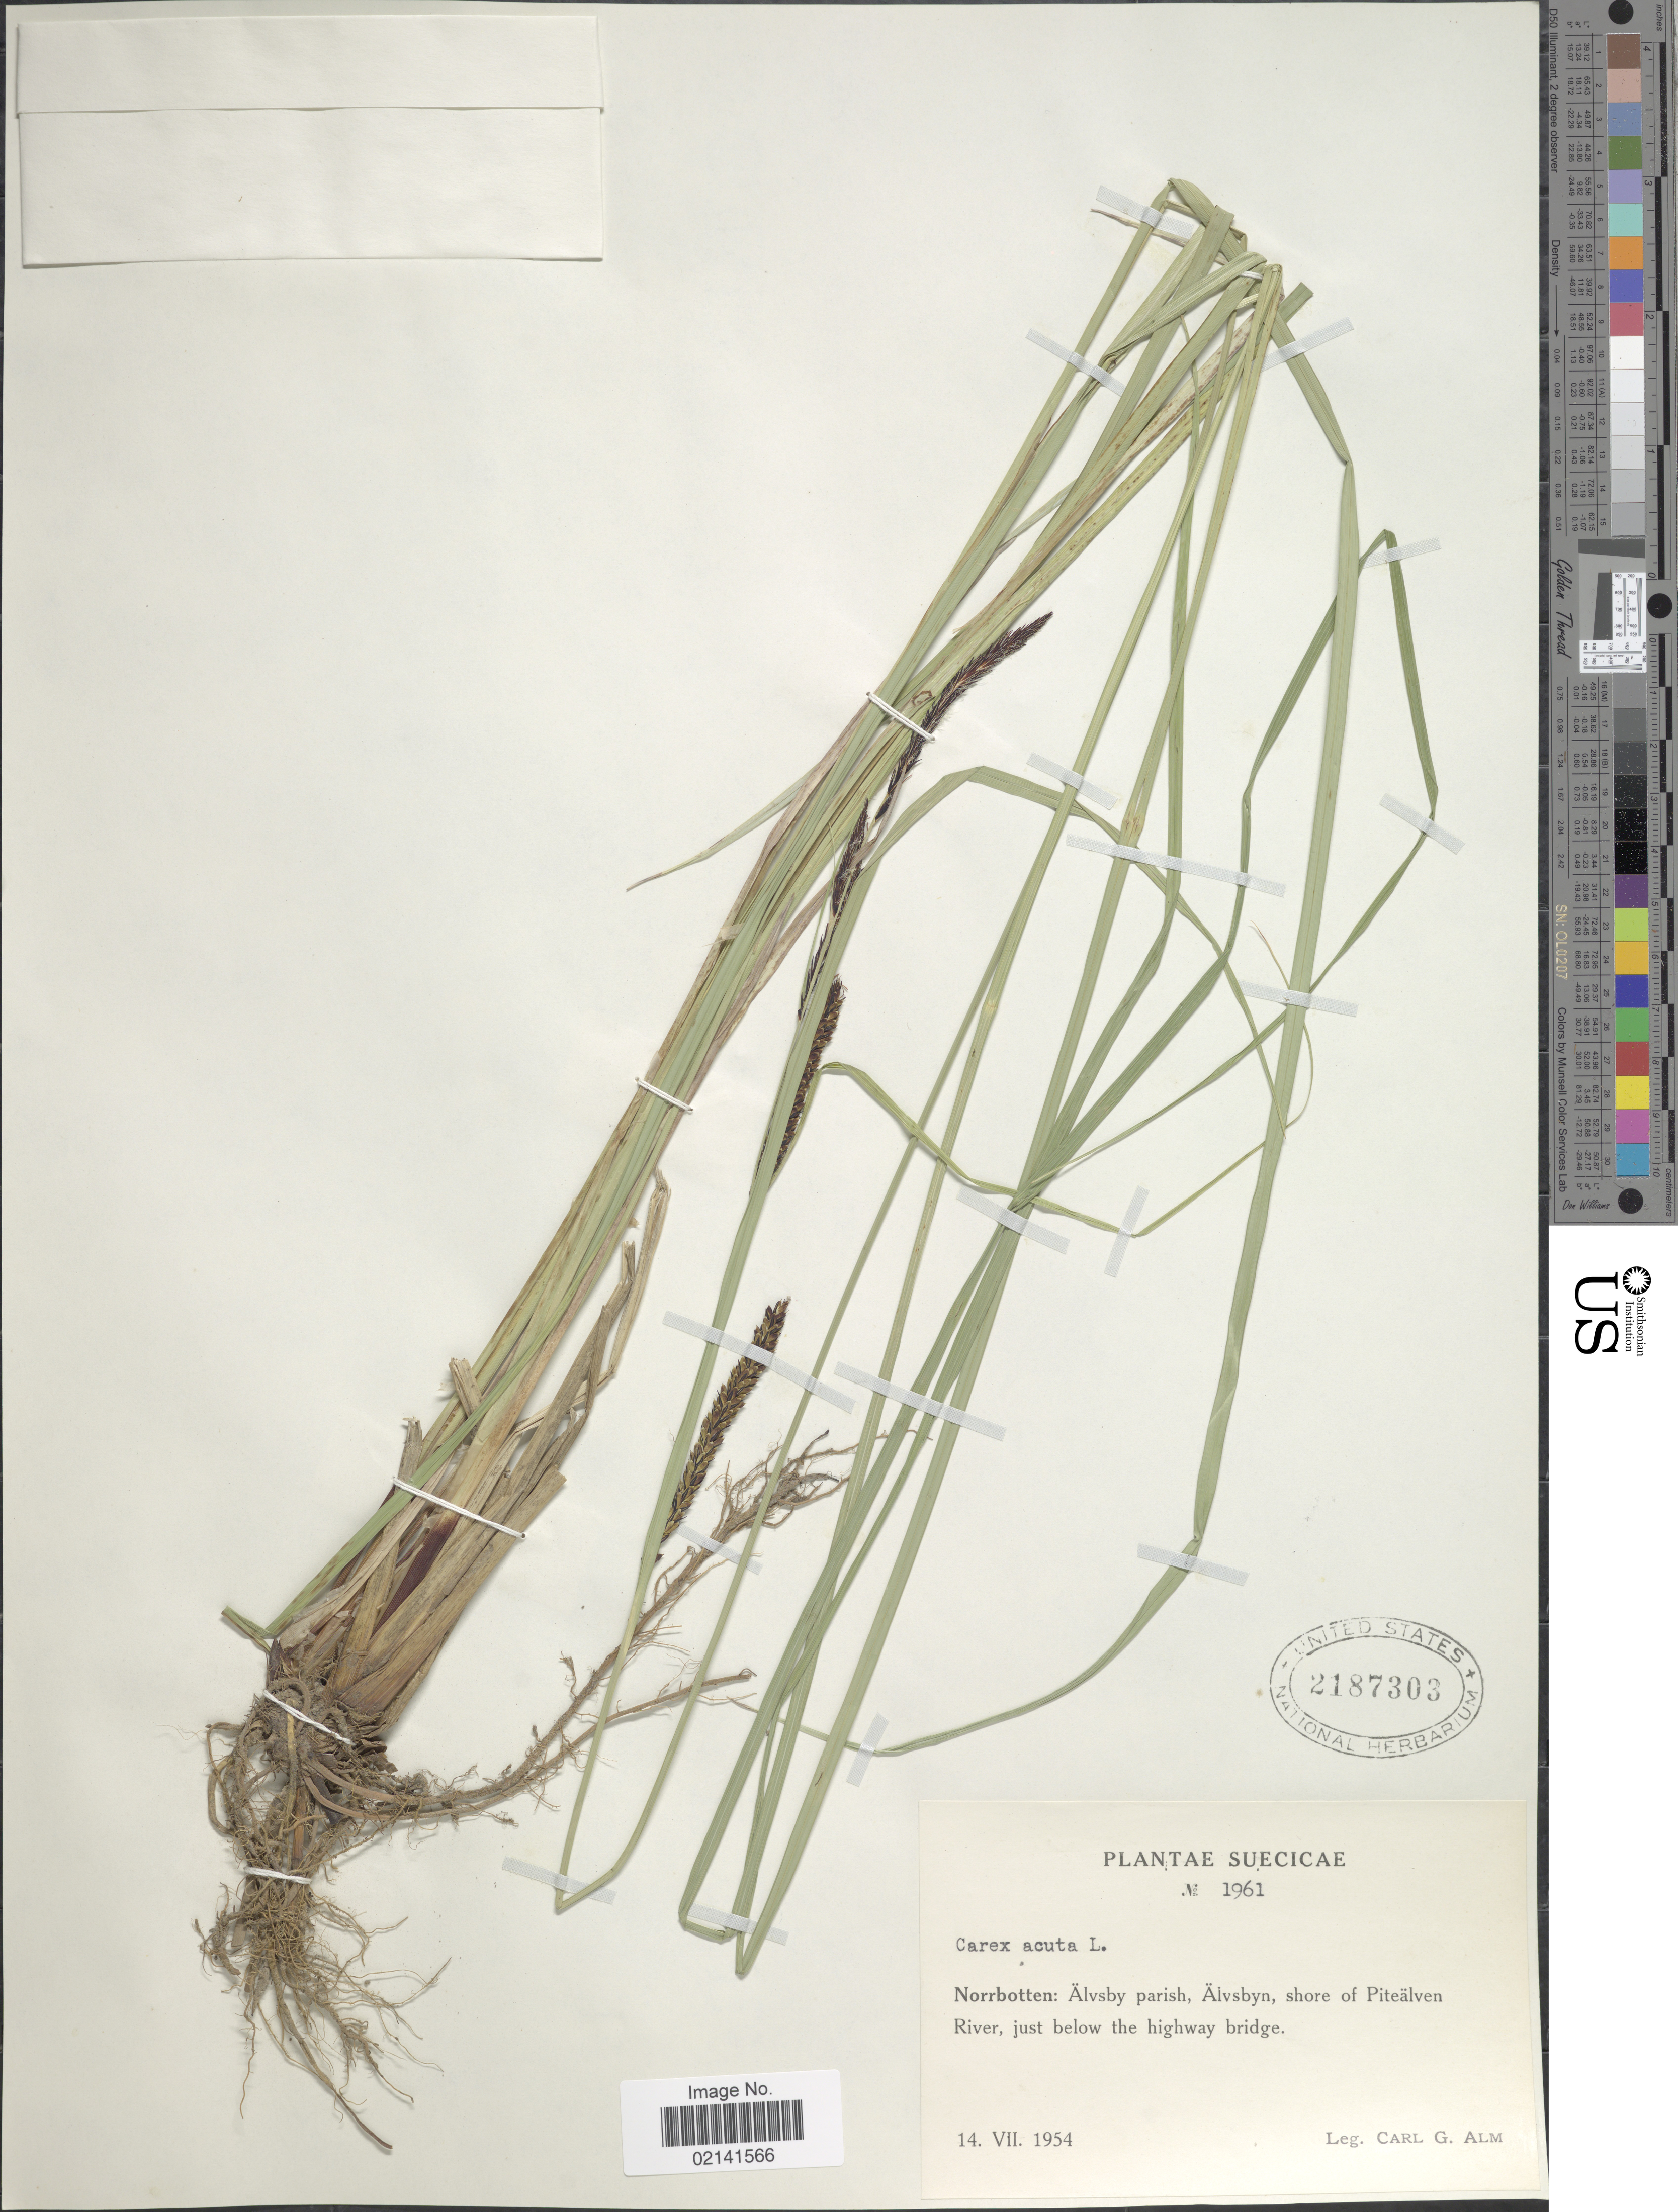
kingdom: Plantae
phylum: Tracheophyta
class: Liliopsida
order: Poales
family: Cyperaceae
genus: Carex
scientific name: Carex acuta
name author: L.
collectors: C. G. Alm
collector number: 1961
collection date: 1954-07-14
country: Sweden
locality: Norrboten: Alvsby parish, shore of Pitealven River, just below the highway bridge.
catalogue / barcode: US 2187303